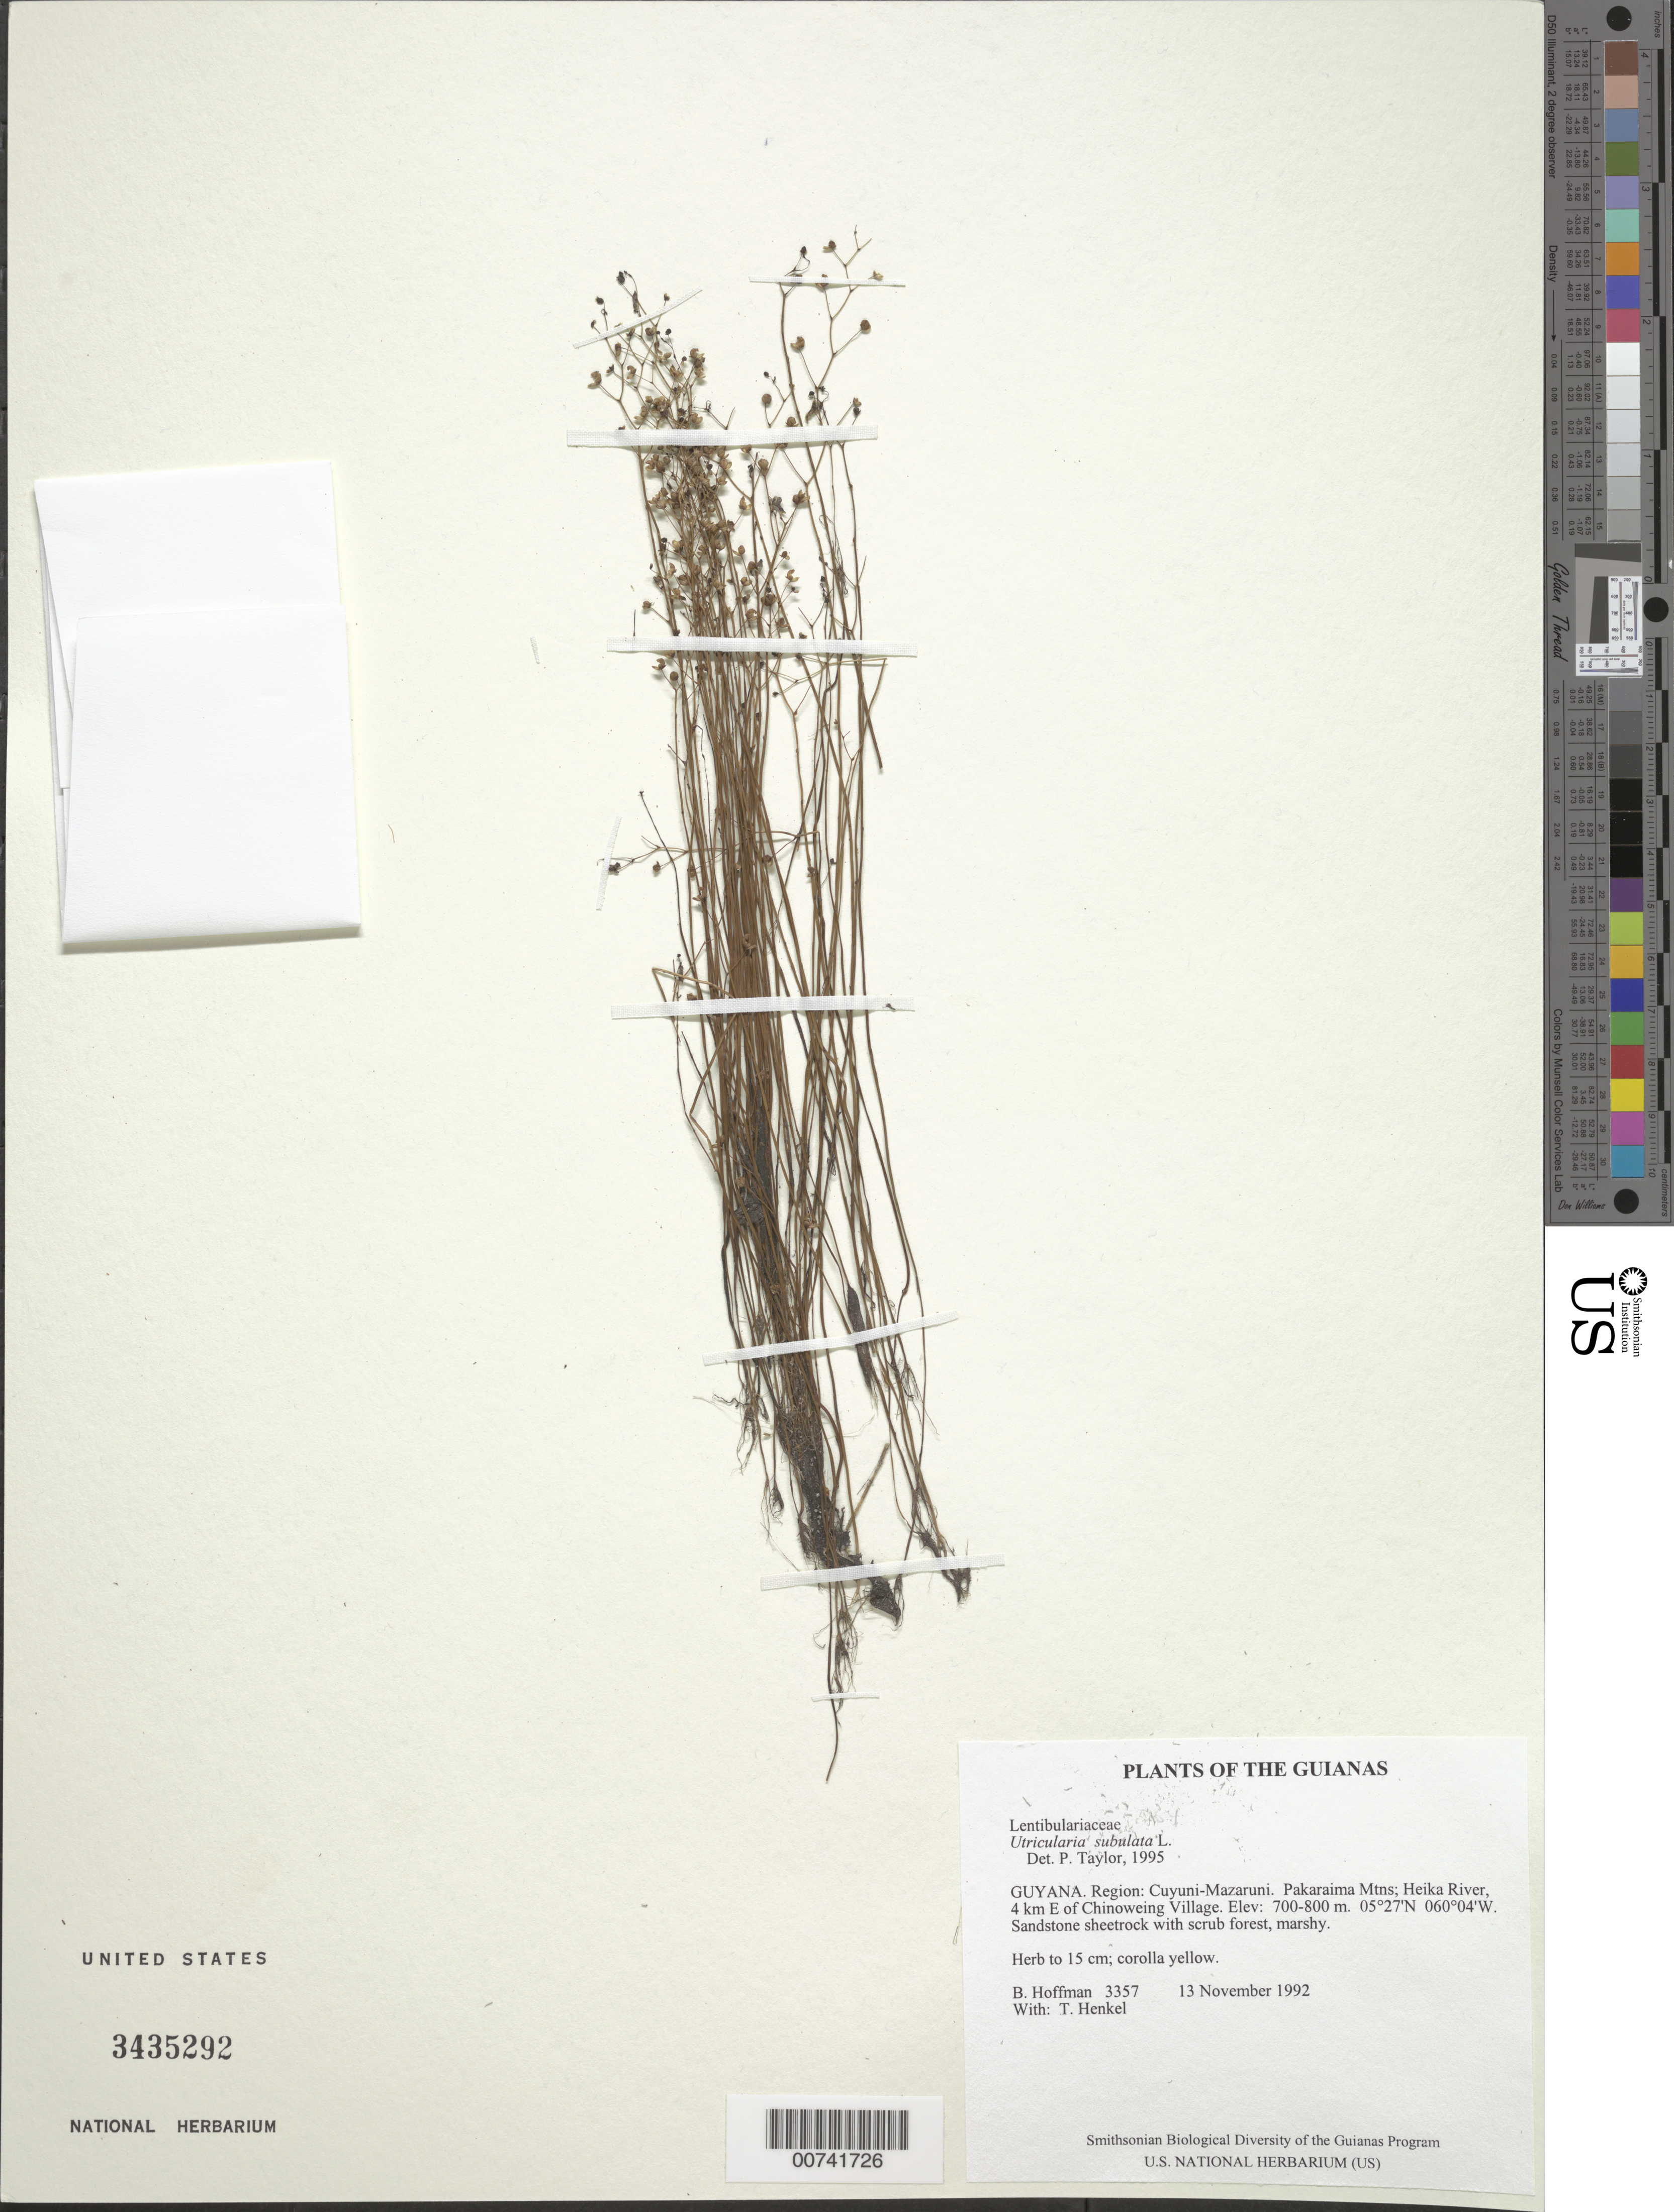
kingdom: Plantae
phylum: Tracheophyta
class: Magnoliopsida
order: Lamiales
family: Lentibulariaceae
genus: Utricularia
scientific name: Utricularia subulata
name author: L.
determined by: Taylor, P.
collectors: B. Hoffman & T. Henkel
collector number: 3357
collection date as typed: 13 November 1992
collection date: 1992-11-13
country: Guyana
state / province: Cuyuni-Mazaruni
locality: Pakaraima Mountains; Heika River, 4 km E of Chinoweing village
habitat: Sandstone sheetrock with scrub forest, marshy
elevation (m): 700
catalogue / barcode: US 3435292